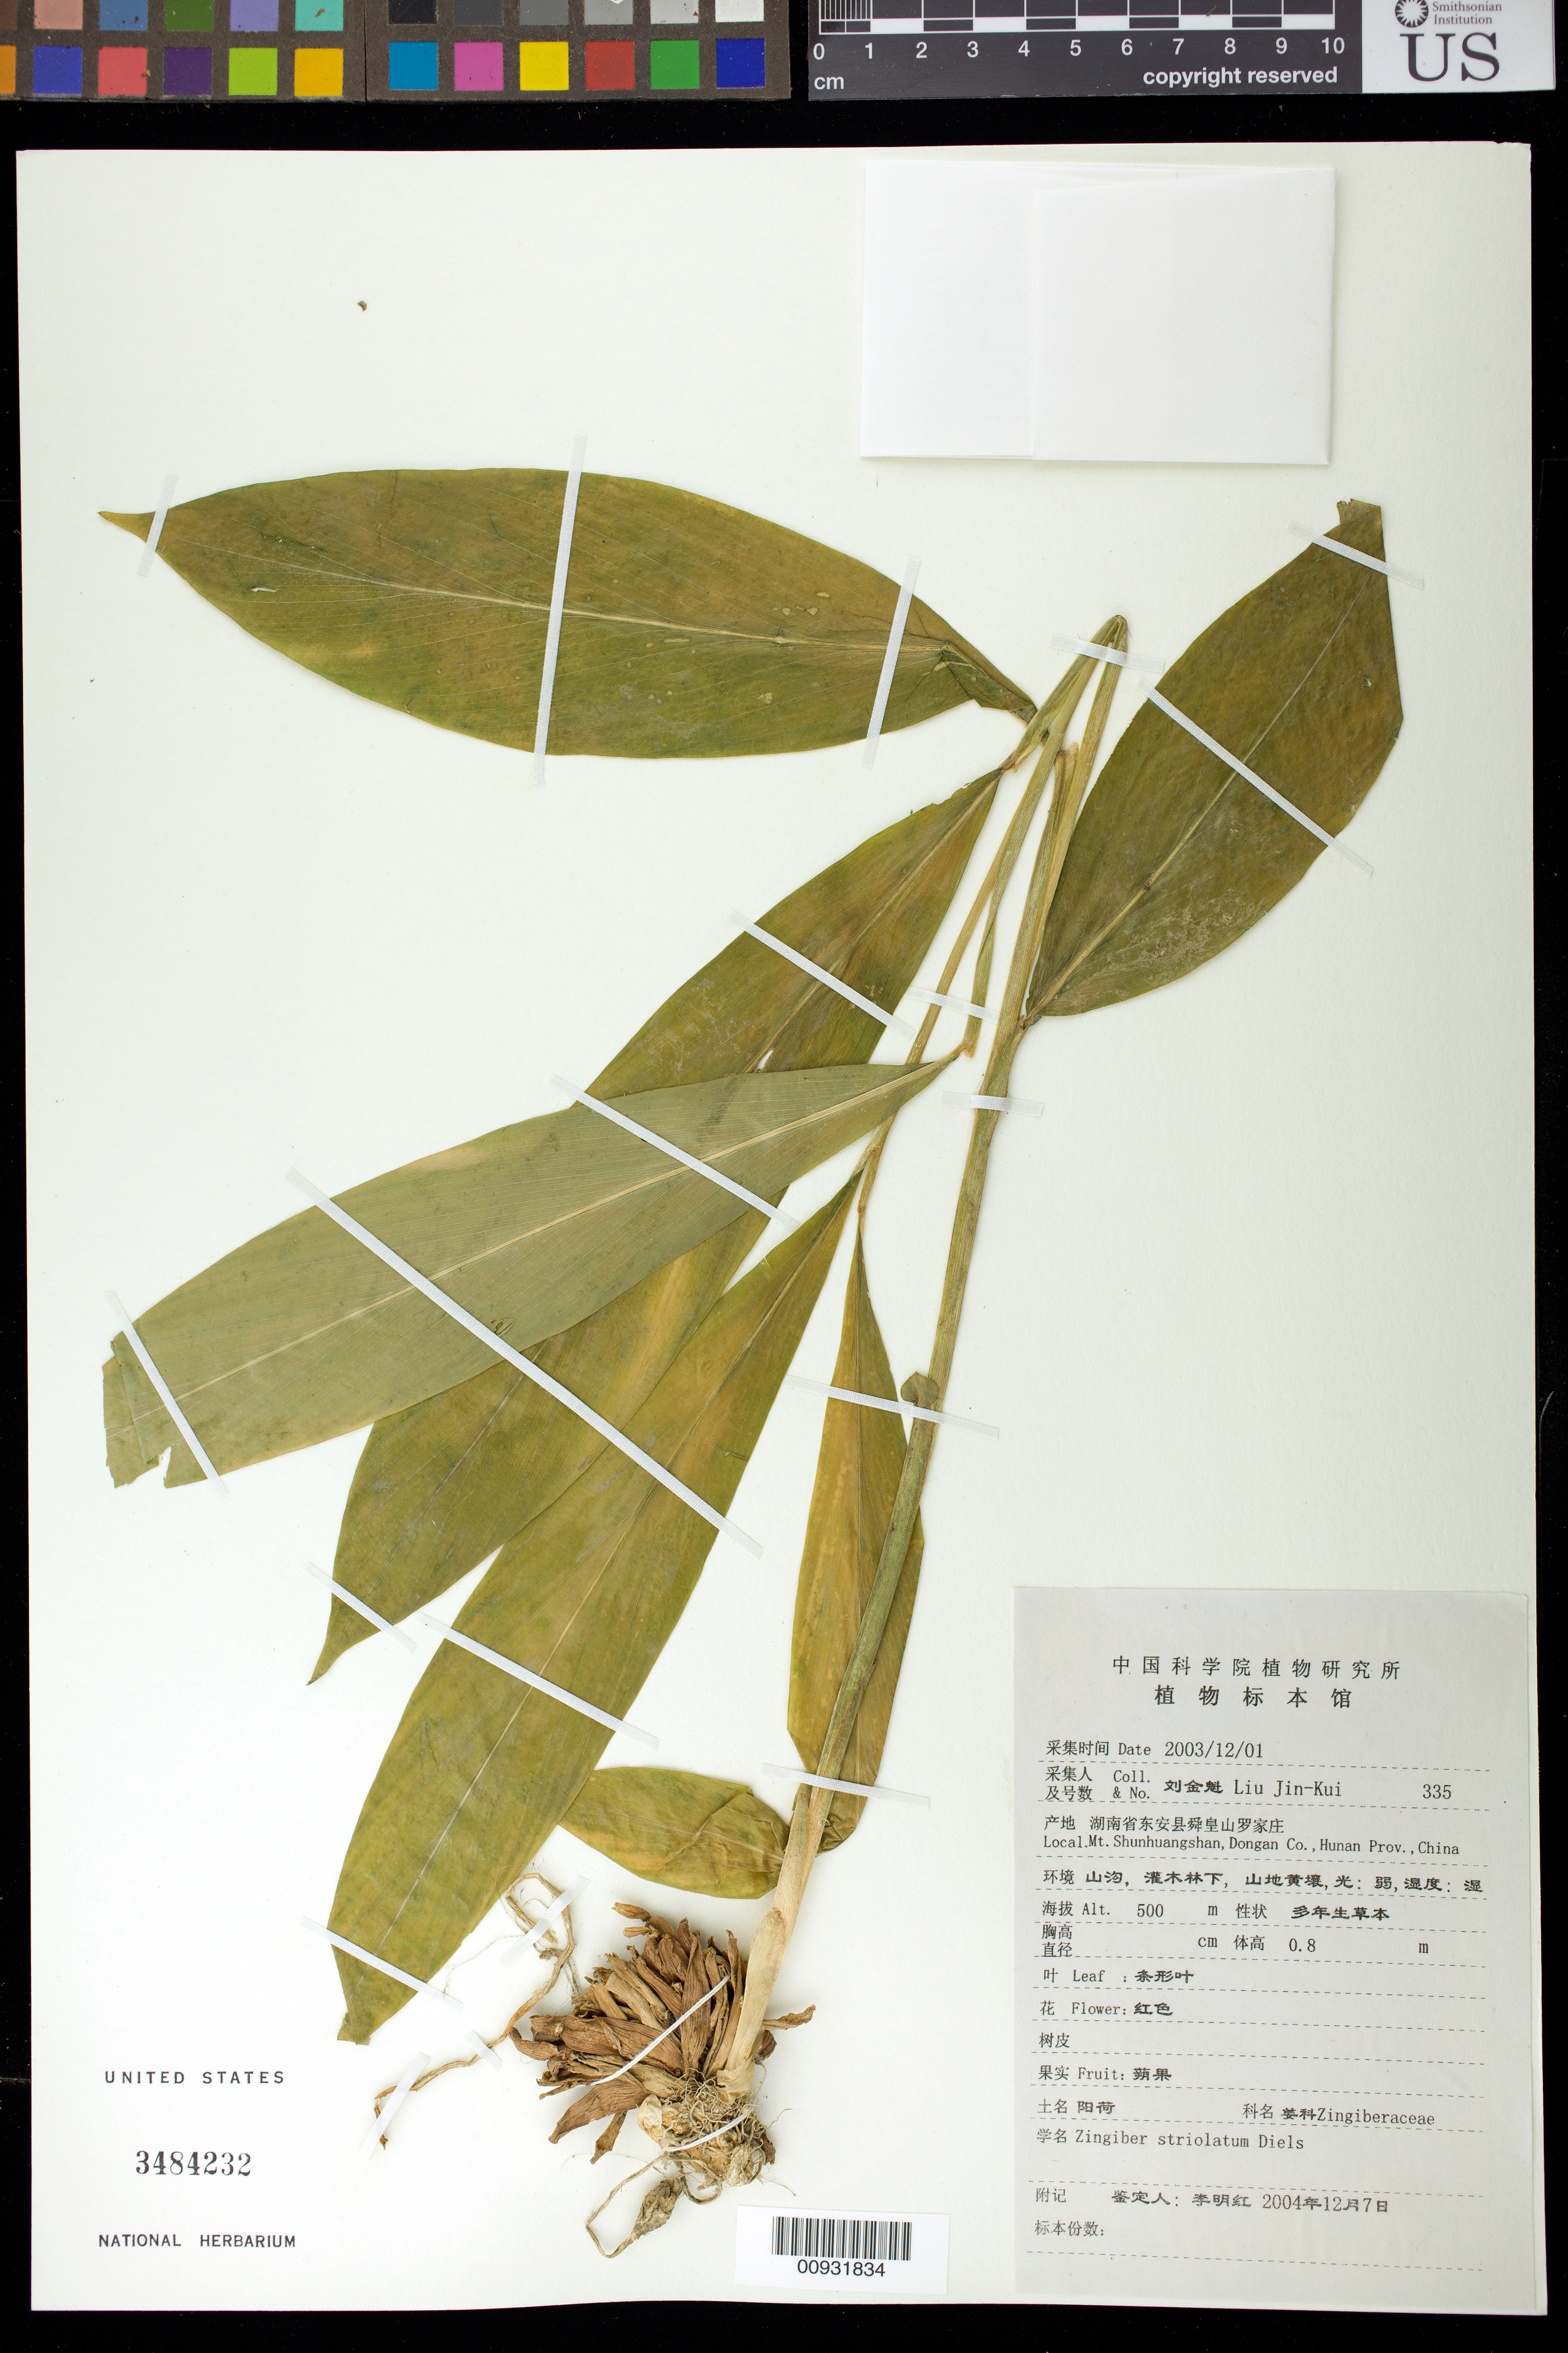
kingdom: Plantae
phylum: Tracheophyta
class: Liliopsida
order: Zingiberales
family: Zingiberaceae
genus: Zingiber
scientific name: Zingiber striolatum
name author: Diels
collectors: L. Jin-Kui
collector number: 335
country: China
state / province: Hunan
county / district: Dongan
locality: Mt. Shunhuangshan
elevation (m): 500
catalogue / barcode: US 3484232